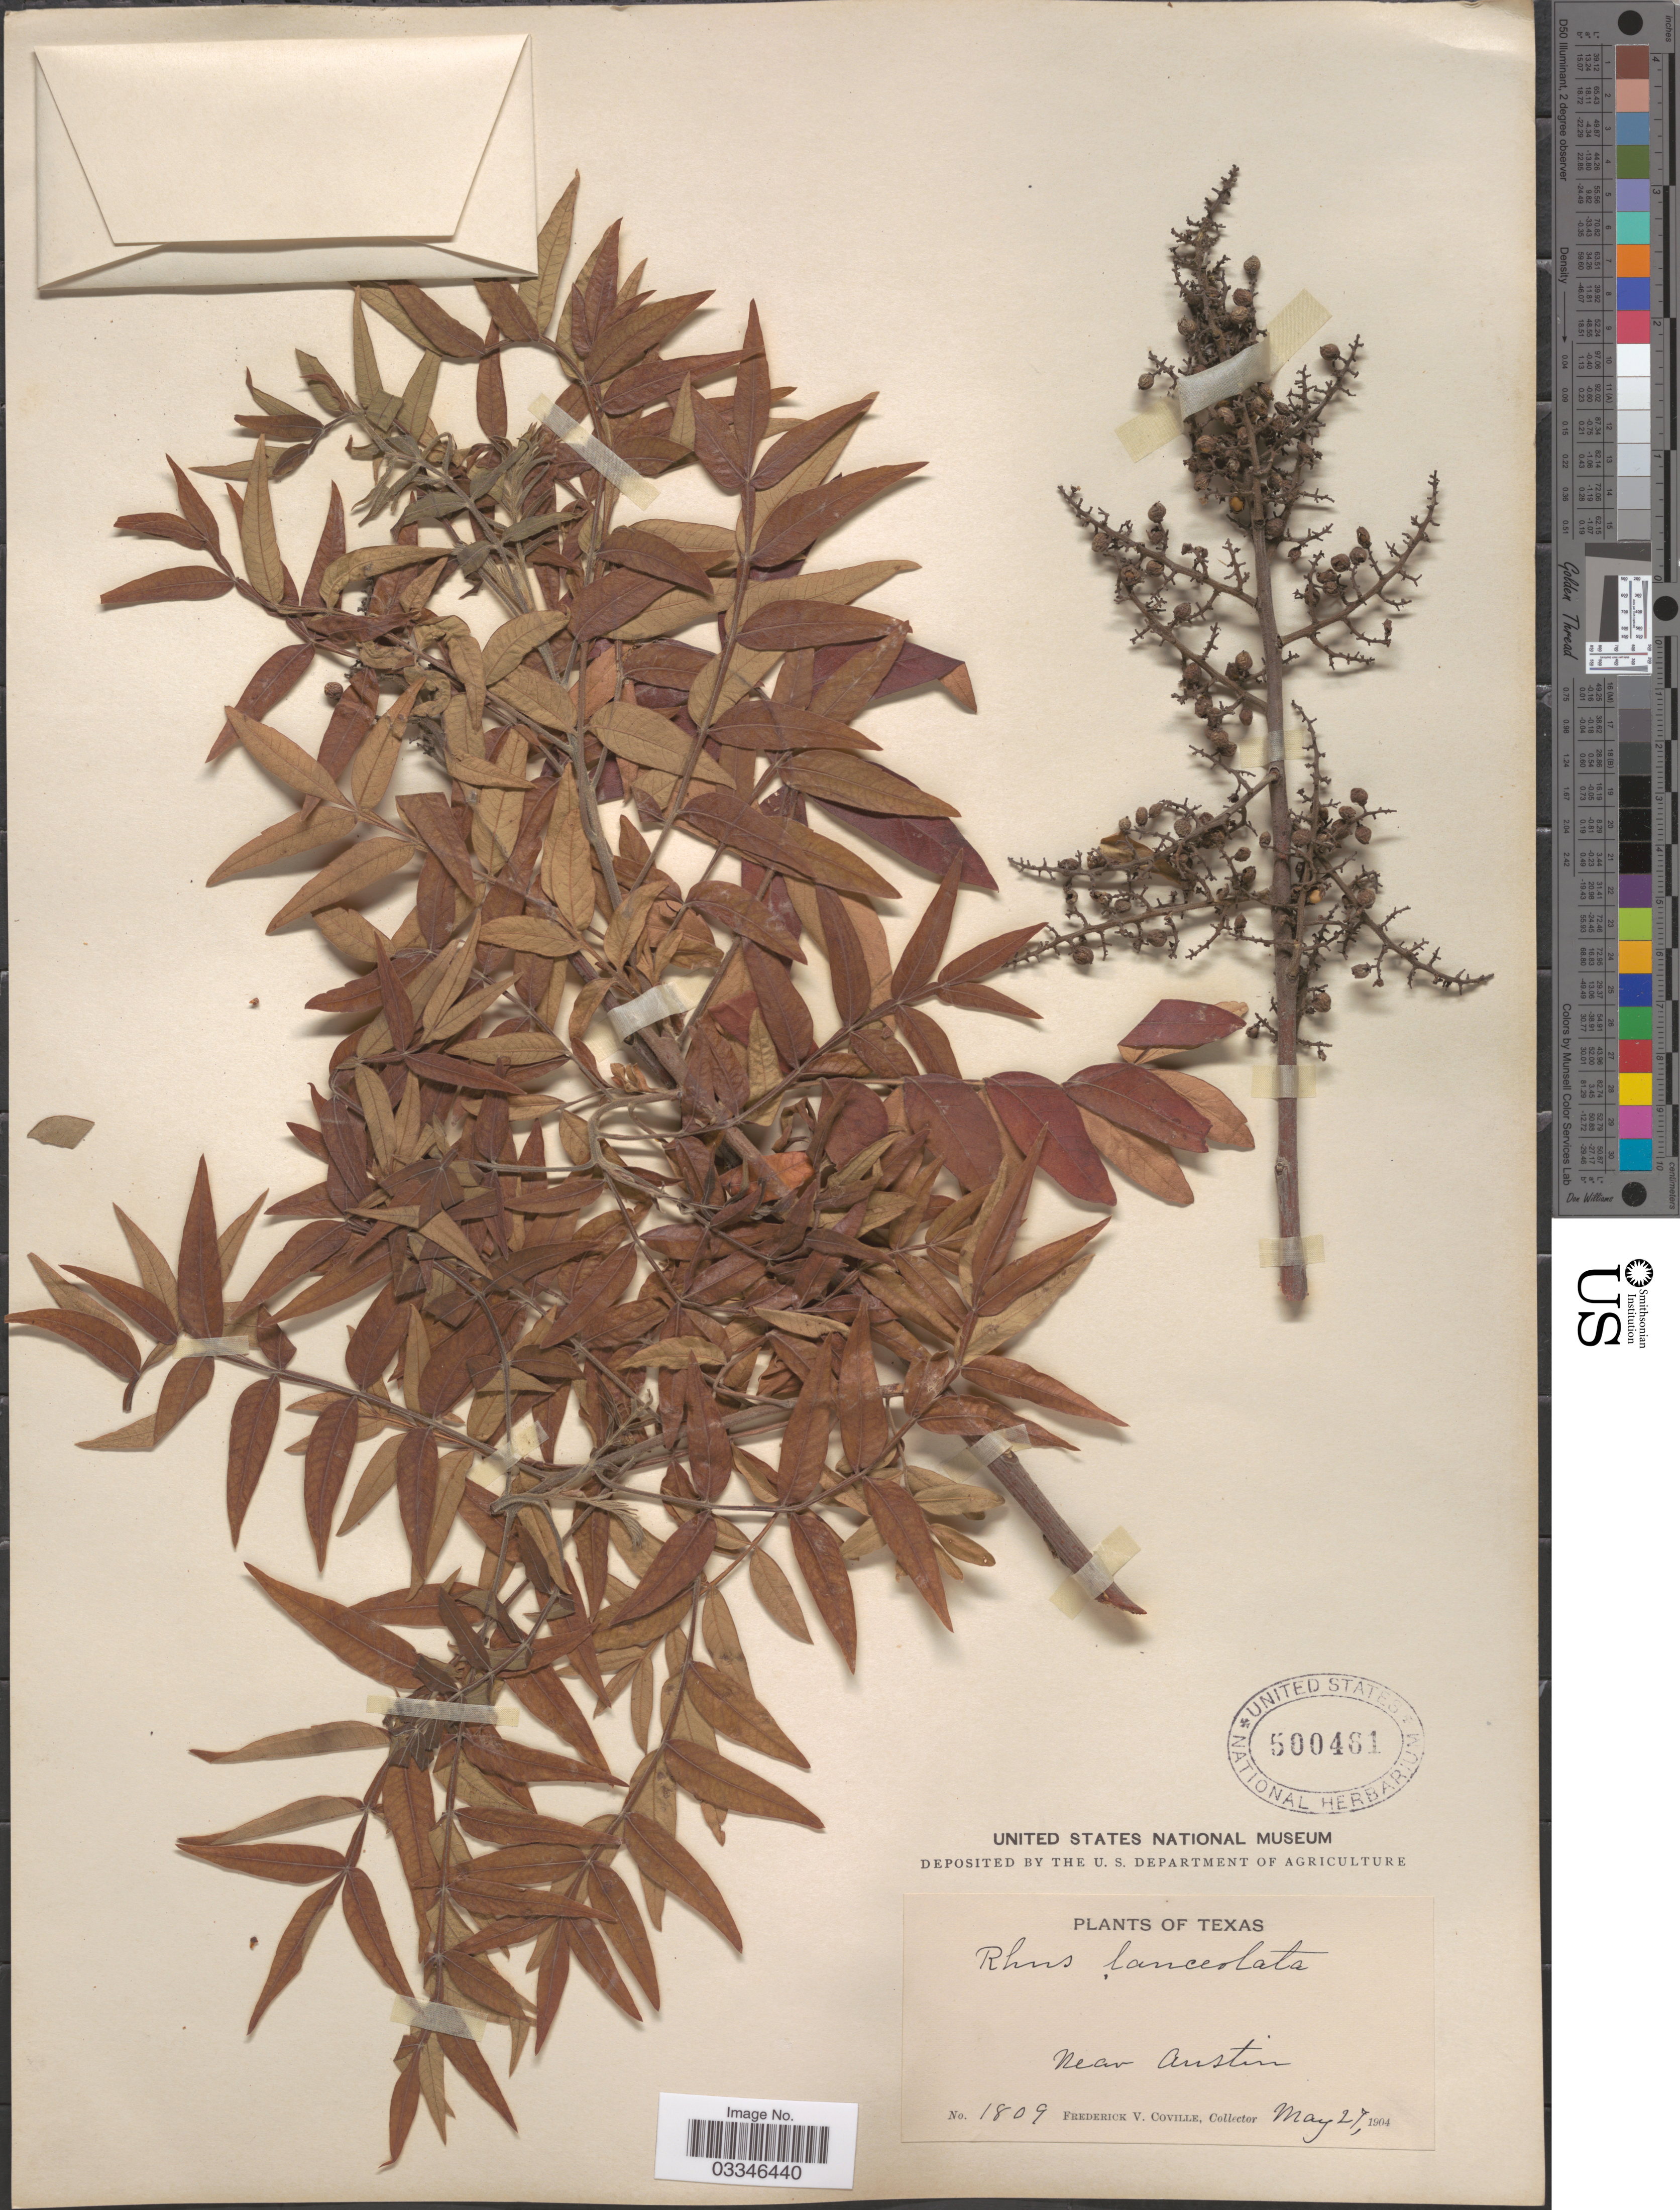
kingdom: Plantae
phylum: Tracheophyta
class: Magnoliopsida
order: Sapindales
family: Anacardiaceae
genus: Rhus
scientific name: Rhus lanceolata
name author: (A. Gray) Britton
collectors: F. V. Coville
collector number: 1809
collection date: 1904-05-27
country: United States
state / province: Texas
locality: Near Austin.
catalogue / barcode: US 500461